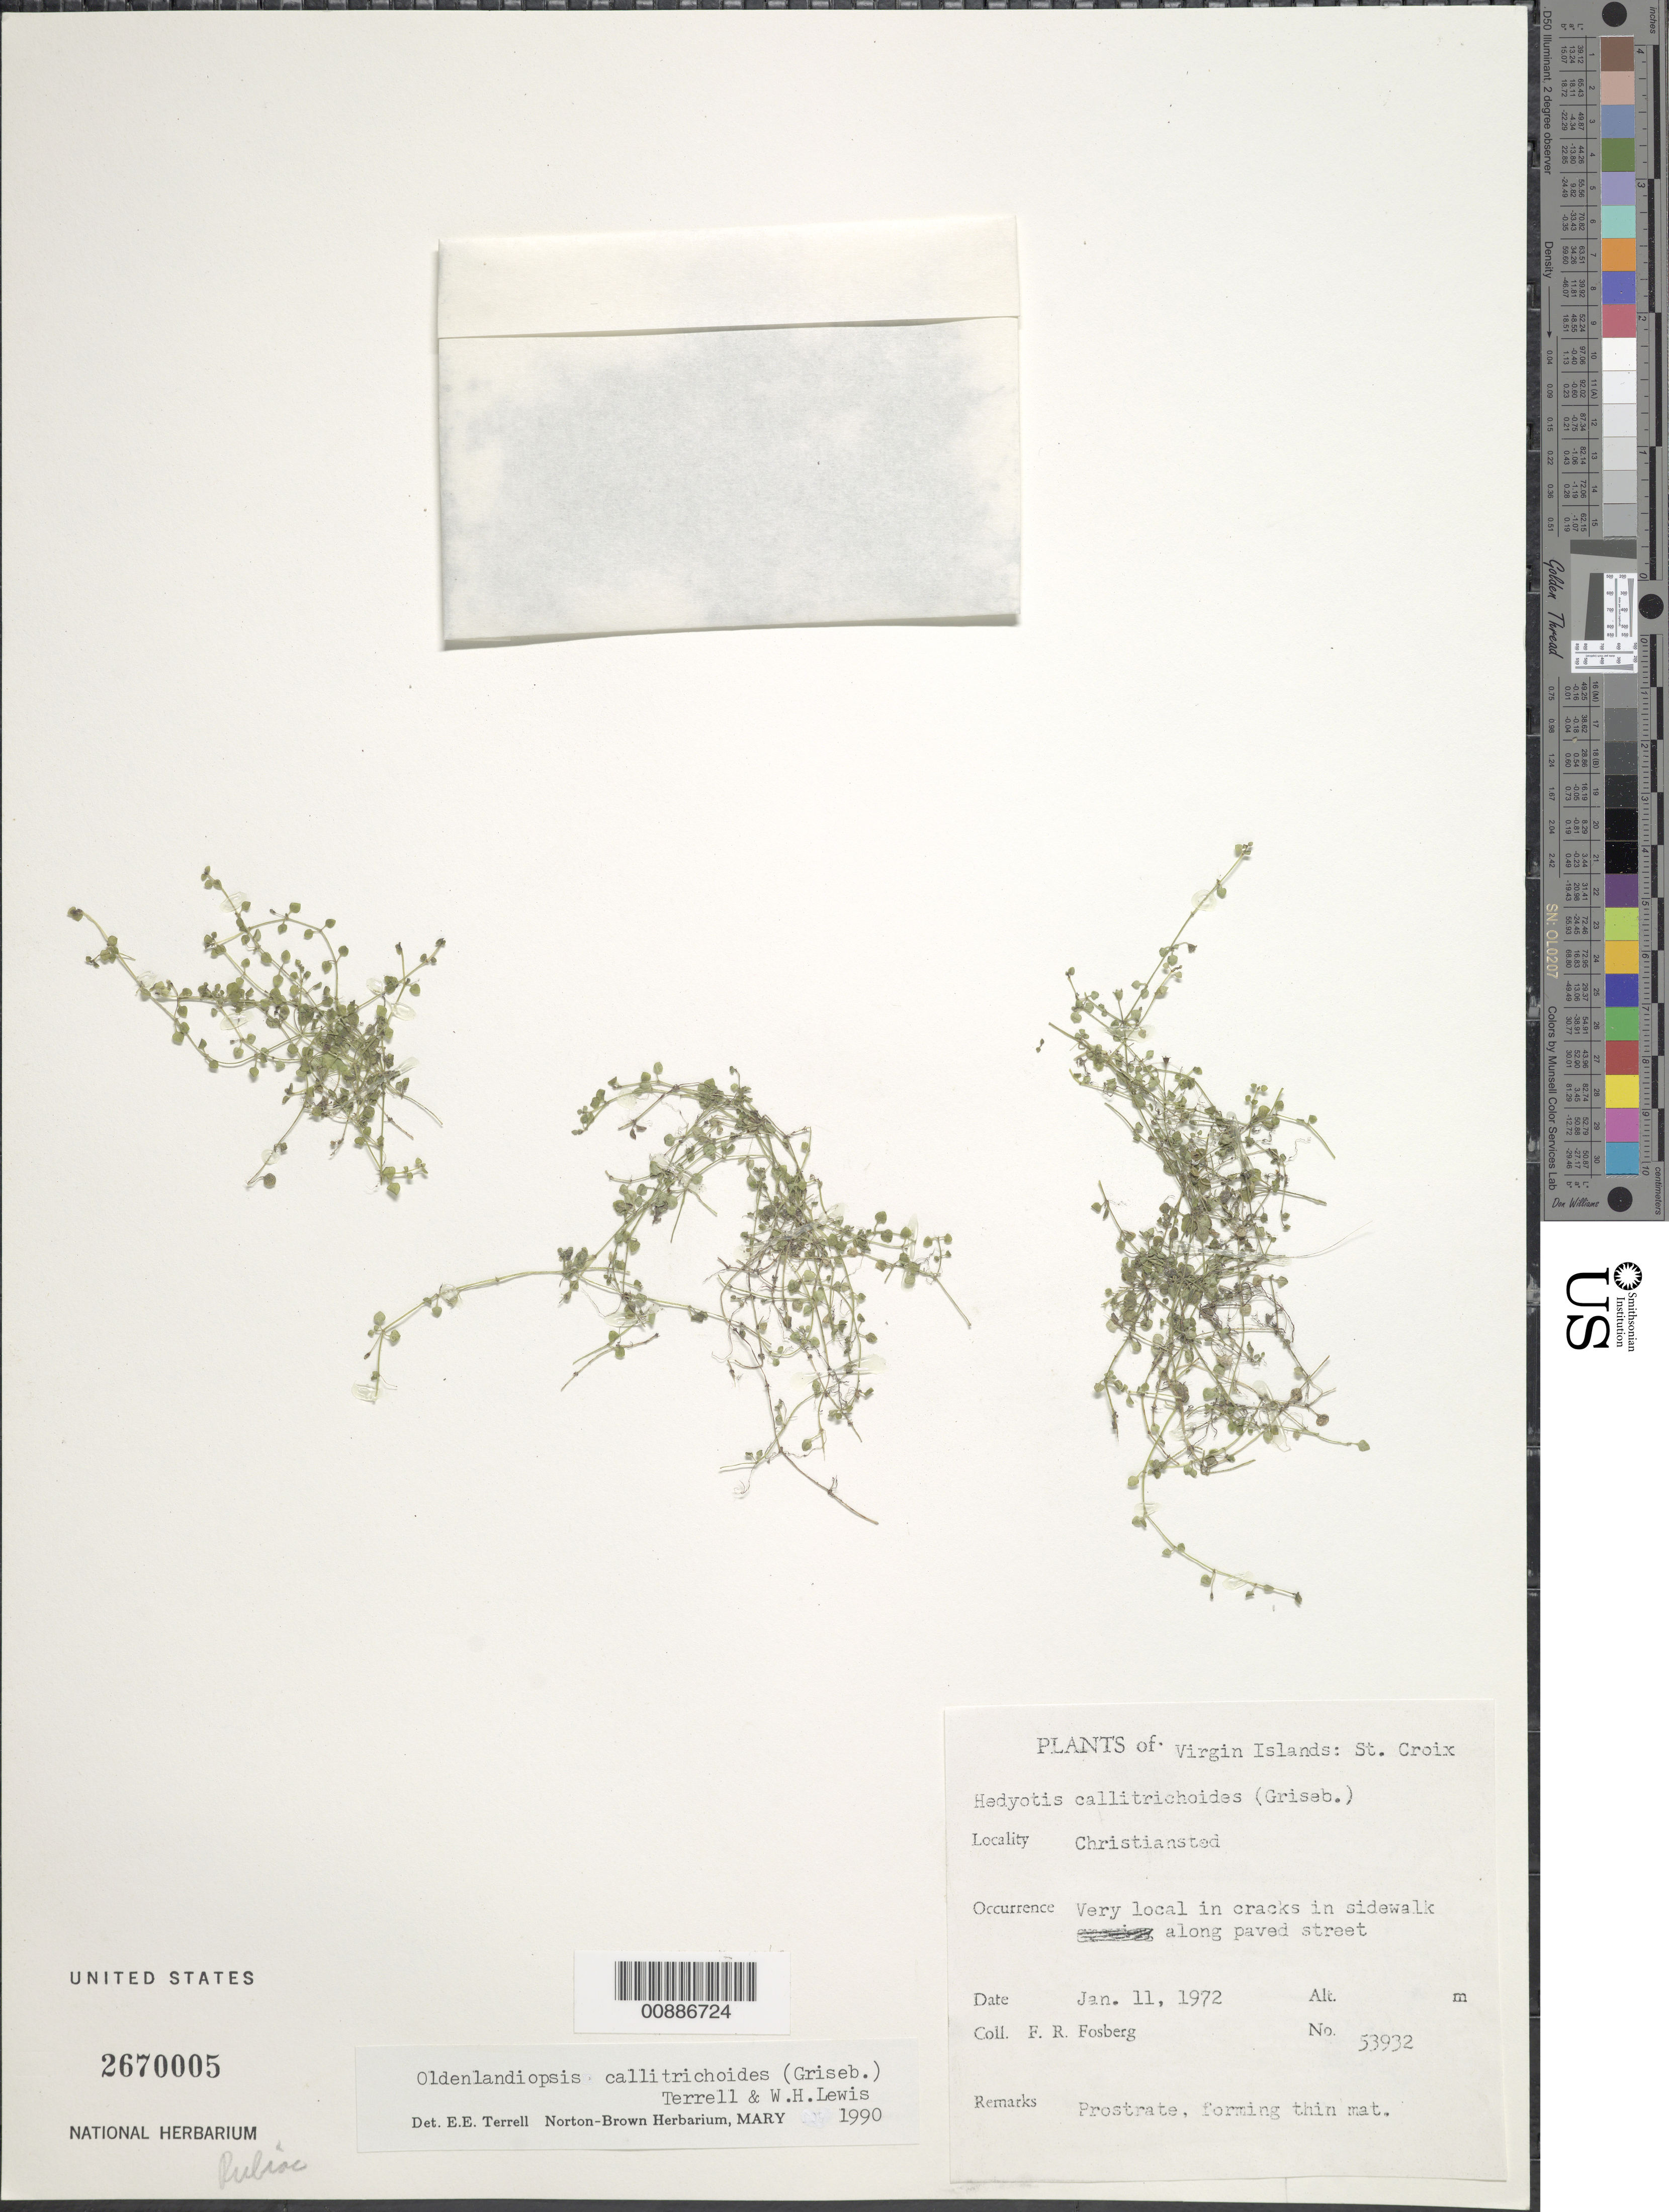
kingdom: Plantae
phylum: Tracheophyta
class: Magnoliopsida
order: Gentianales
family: Rubiaceae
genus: Oldenlandiopsis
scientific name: Oldenlandiopsis callitrichoides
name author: (Griseb.) Terrell & W.H. Lewis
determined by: Terrell, E. E.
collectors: F. R. Fosberg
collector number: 53932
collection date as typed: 11 Jan 1972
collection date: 1972-01-11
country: U.S. Virgin Islands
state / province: St. Croix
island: St. Croix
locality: Christiansted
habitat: Very local, in cracks in sidewalk along paved street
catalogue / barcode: US 2670005